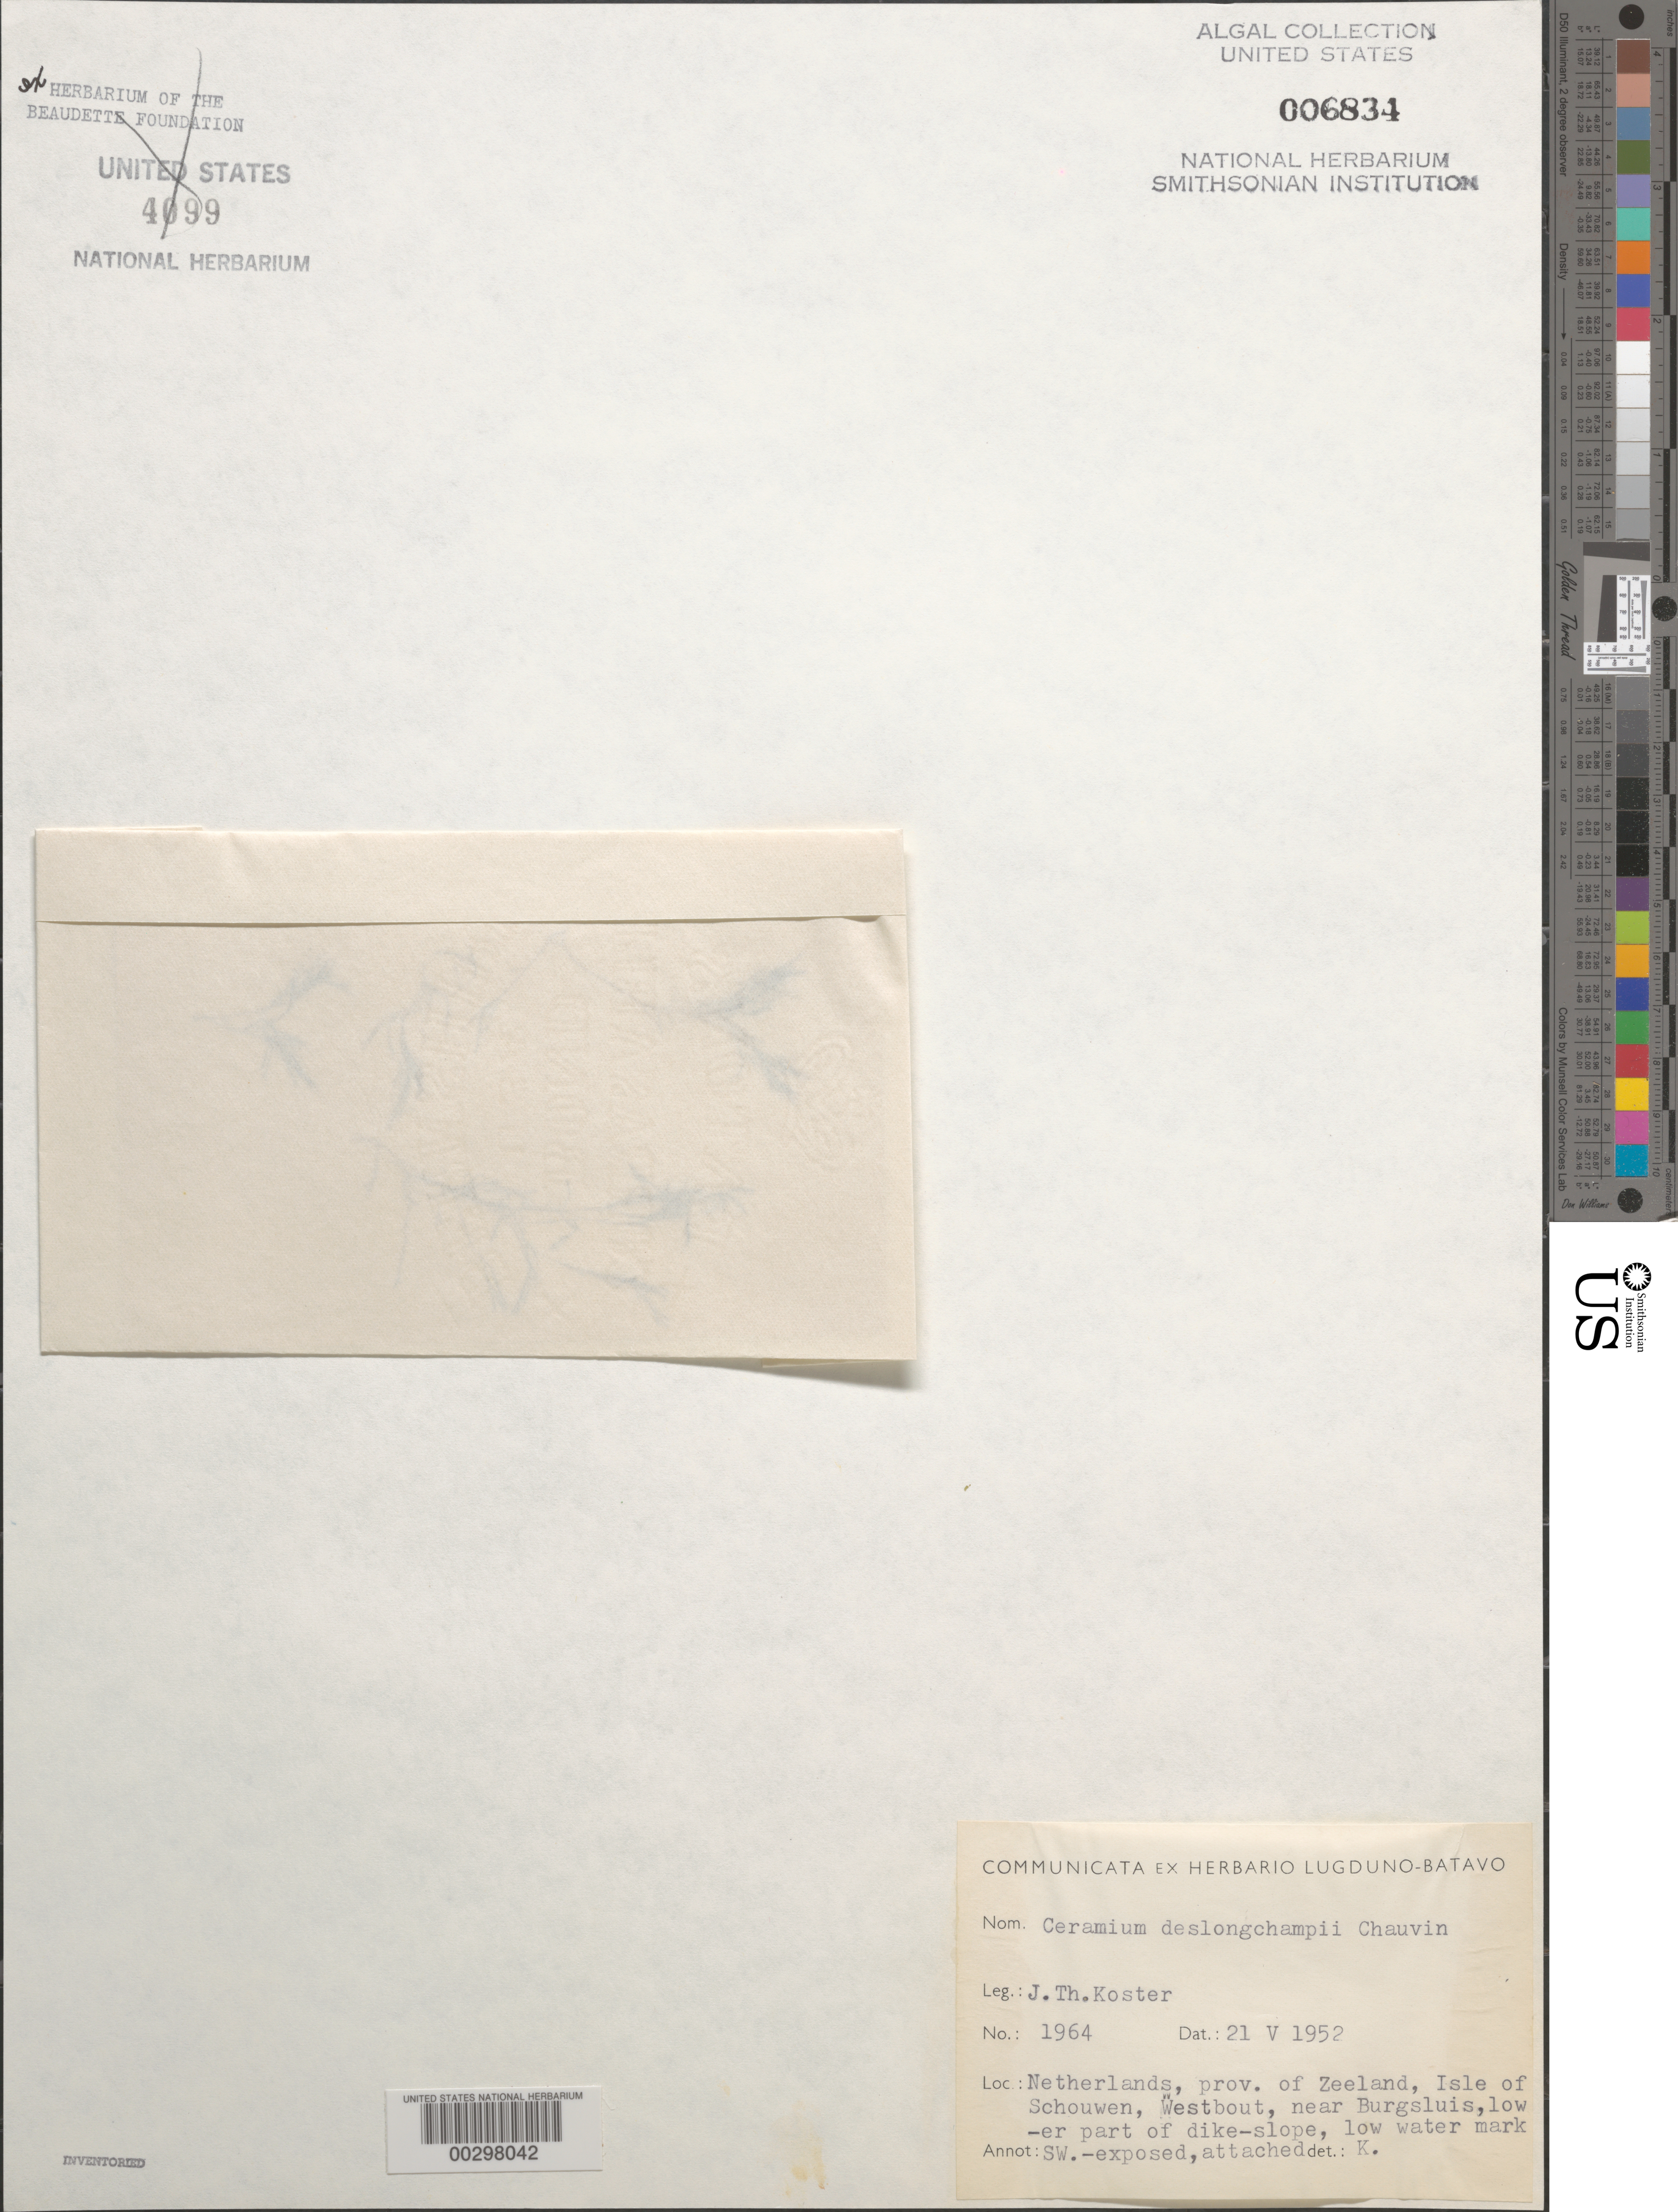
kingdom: Plantae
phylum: Rhodophyta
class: Florideophyceae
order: Ceramiales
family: Ceramiaceae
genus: Ceramium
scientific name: Ceramium deslongchampsii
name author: Chauvin ex Duby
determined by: Koster, J. T.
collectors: J. Koster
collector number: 1964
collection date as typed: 21 May 1952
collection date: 1952-05-21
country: Netherlands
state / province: Zeeland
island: Schouwen-Duiveland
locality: Westbout, near Burghsluis, Schouwen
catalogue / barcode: US 6834